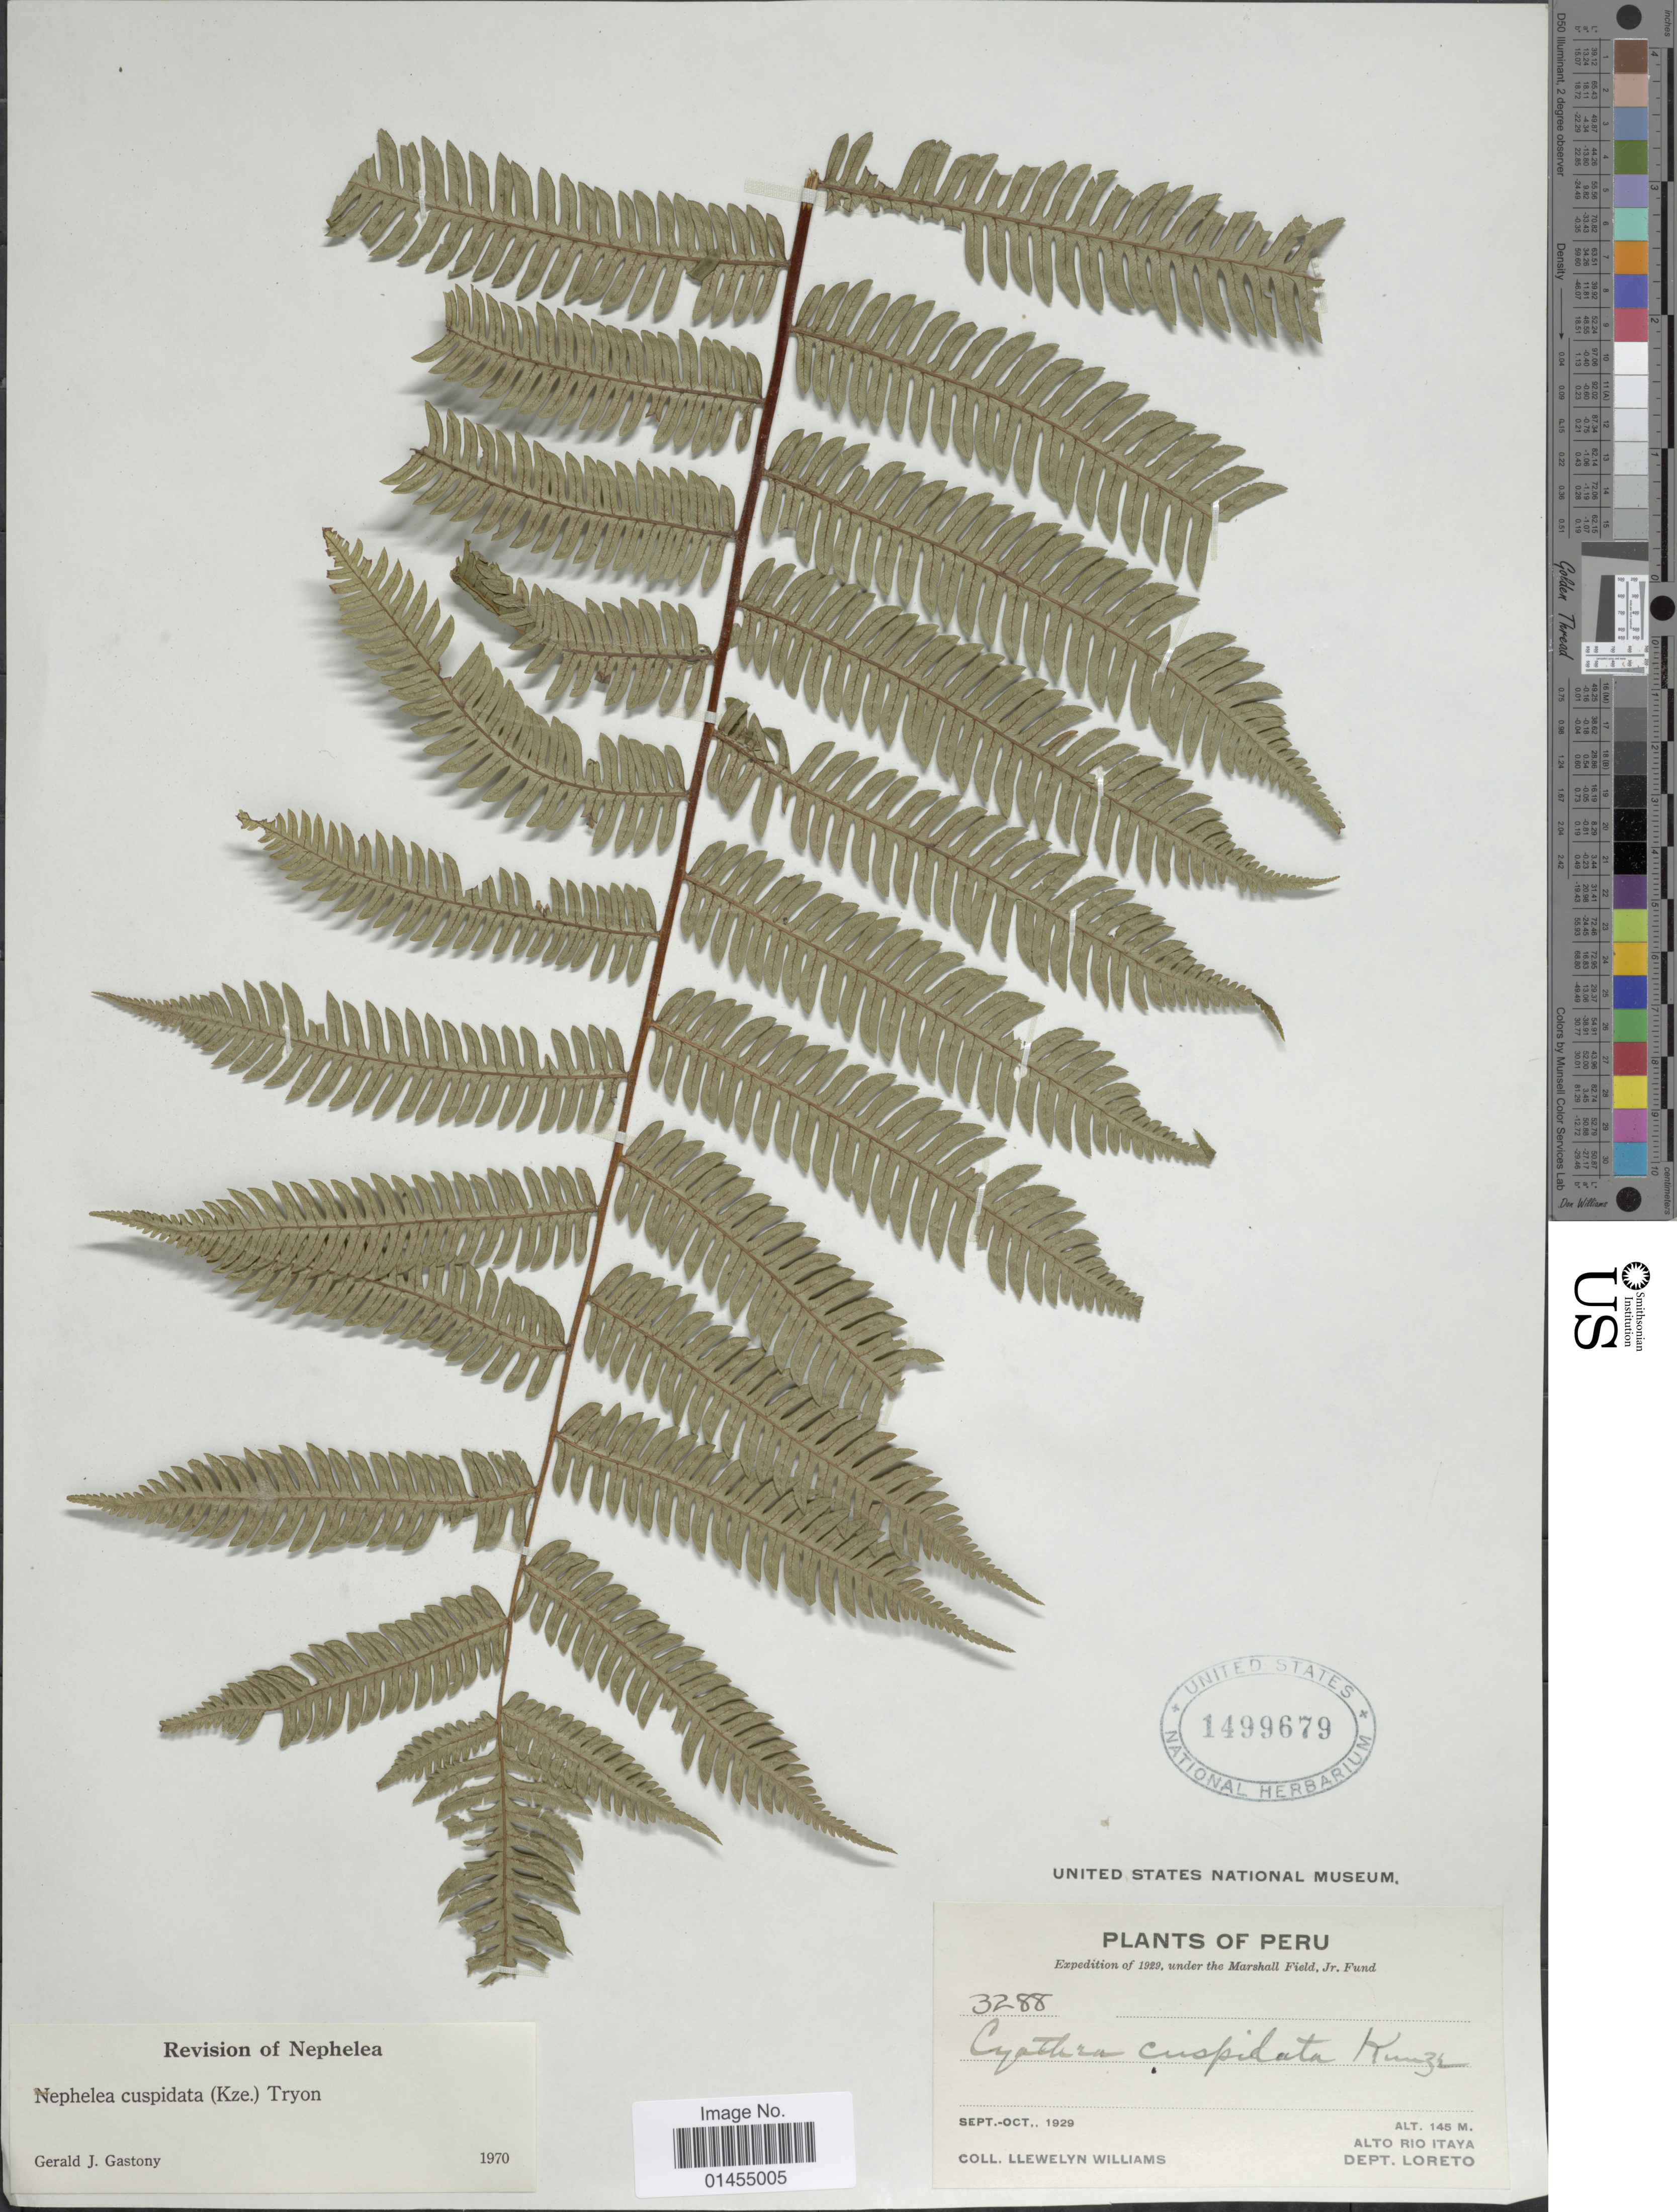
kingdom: Plantae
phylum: Tracheophyta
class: Polypodiopsida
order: Cyatheales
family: Cyatheaceae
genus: Alsophila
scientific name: Alsophila cuspidata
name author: (Kunze) D.S. Conant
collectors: Ll. Williams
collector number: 3288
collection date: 1929-09/1929-10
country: Peru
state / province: Loreto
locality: Alto Rio Itaya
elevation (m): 145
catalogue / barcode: US 1499679